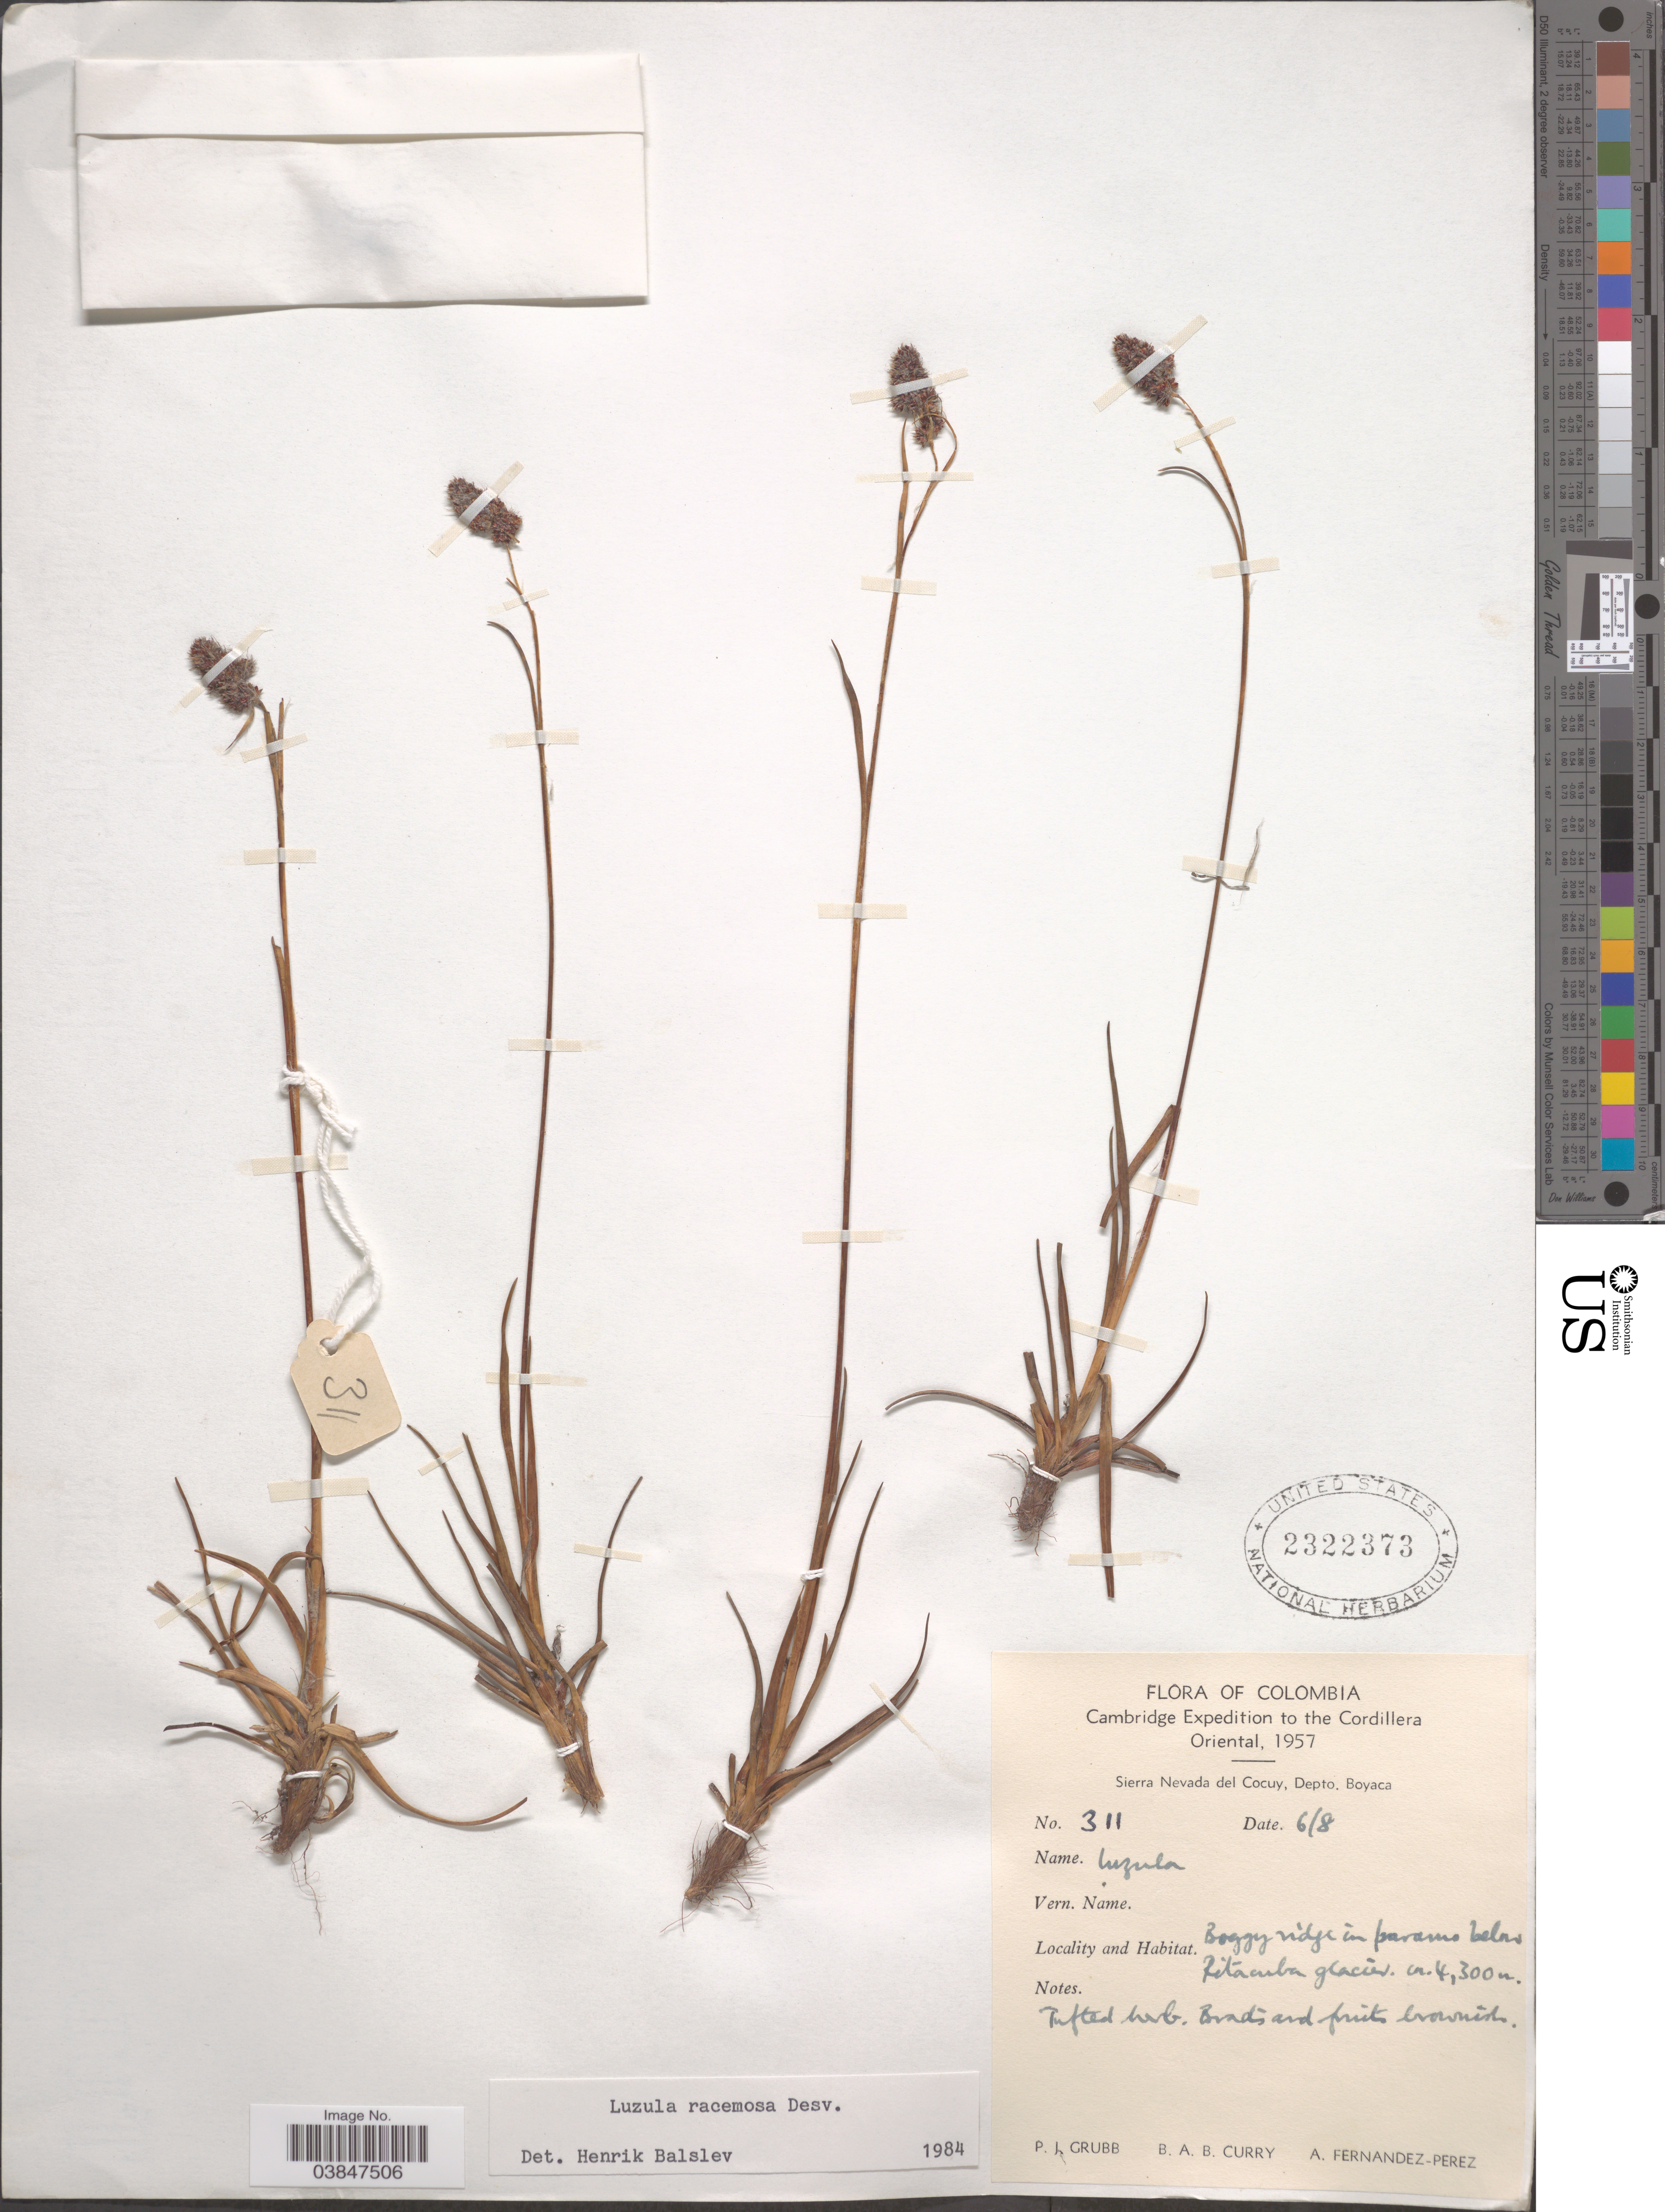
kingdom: Plantae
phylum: Tracheophyta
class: Liliopsida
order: Poales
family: Juncaceae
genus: Luzula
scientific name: Luzula racemosa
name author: Desv.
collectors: P. J. Grubb, B. A. B. Curry & A. Fernández-Pérez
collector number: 311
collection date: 1957-08-06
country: Colombia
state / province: Boyacá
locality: The Cordillera Oriental. Sierra Nevada del Cocuy, Depto. Boyaca. Boggy ridge in paramo below Ritacuba glacier.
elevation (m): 4300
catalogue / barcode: US 2322373